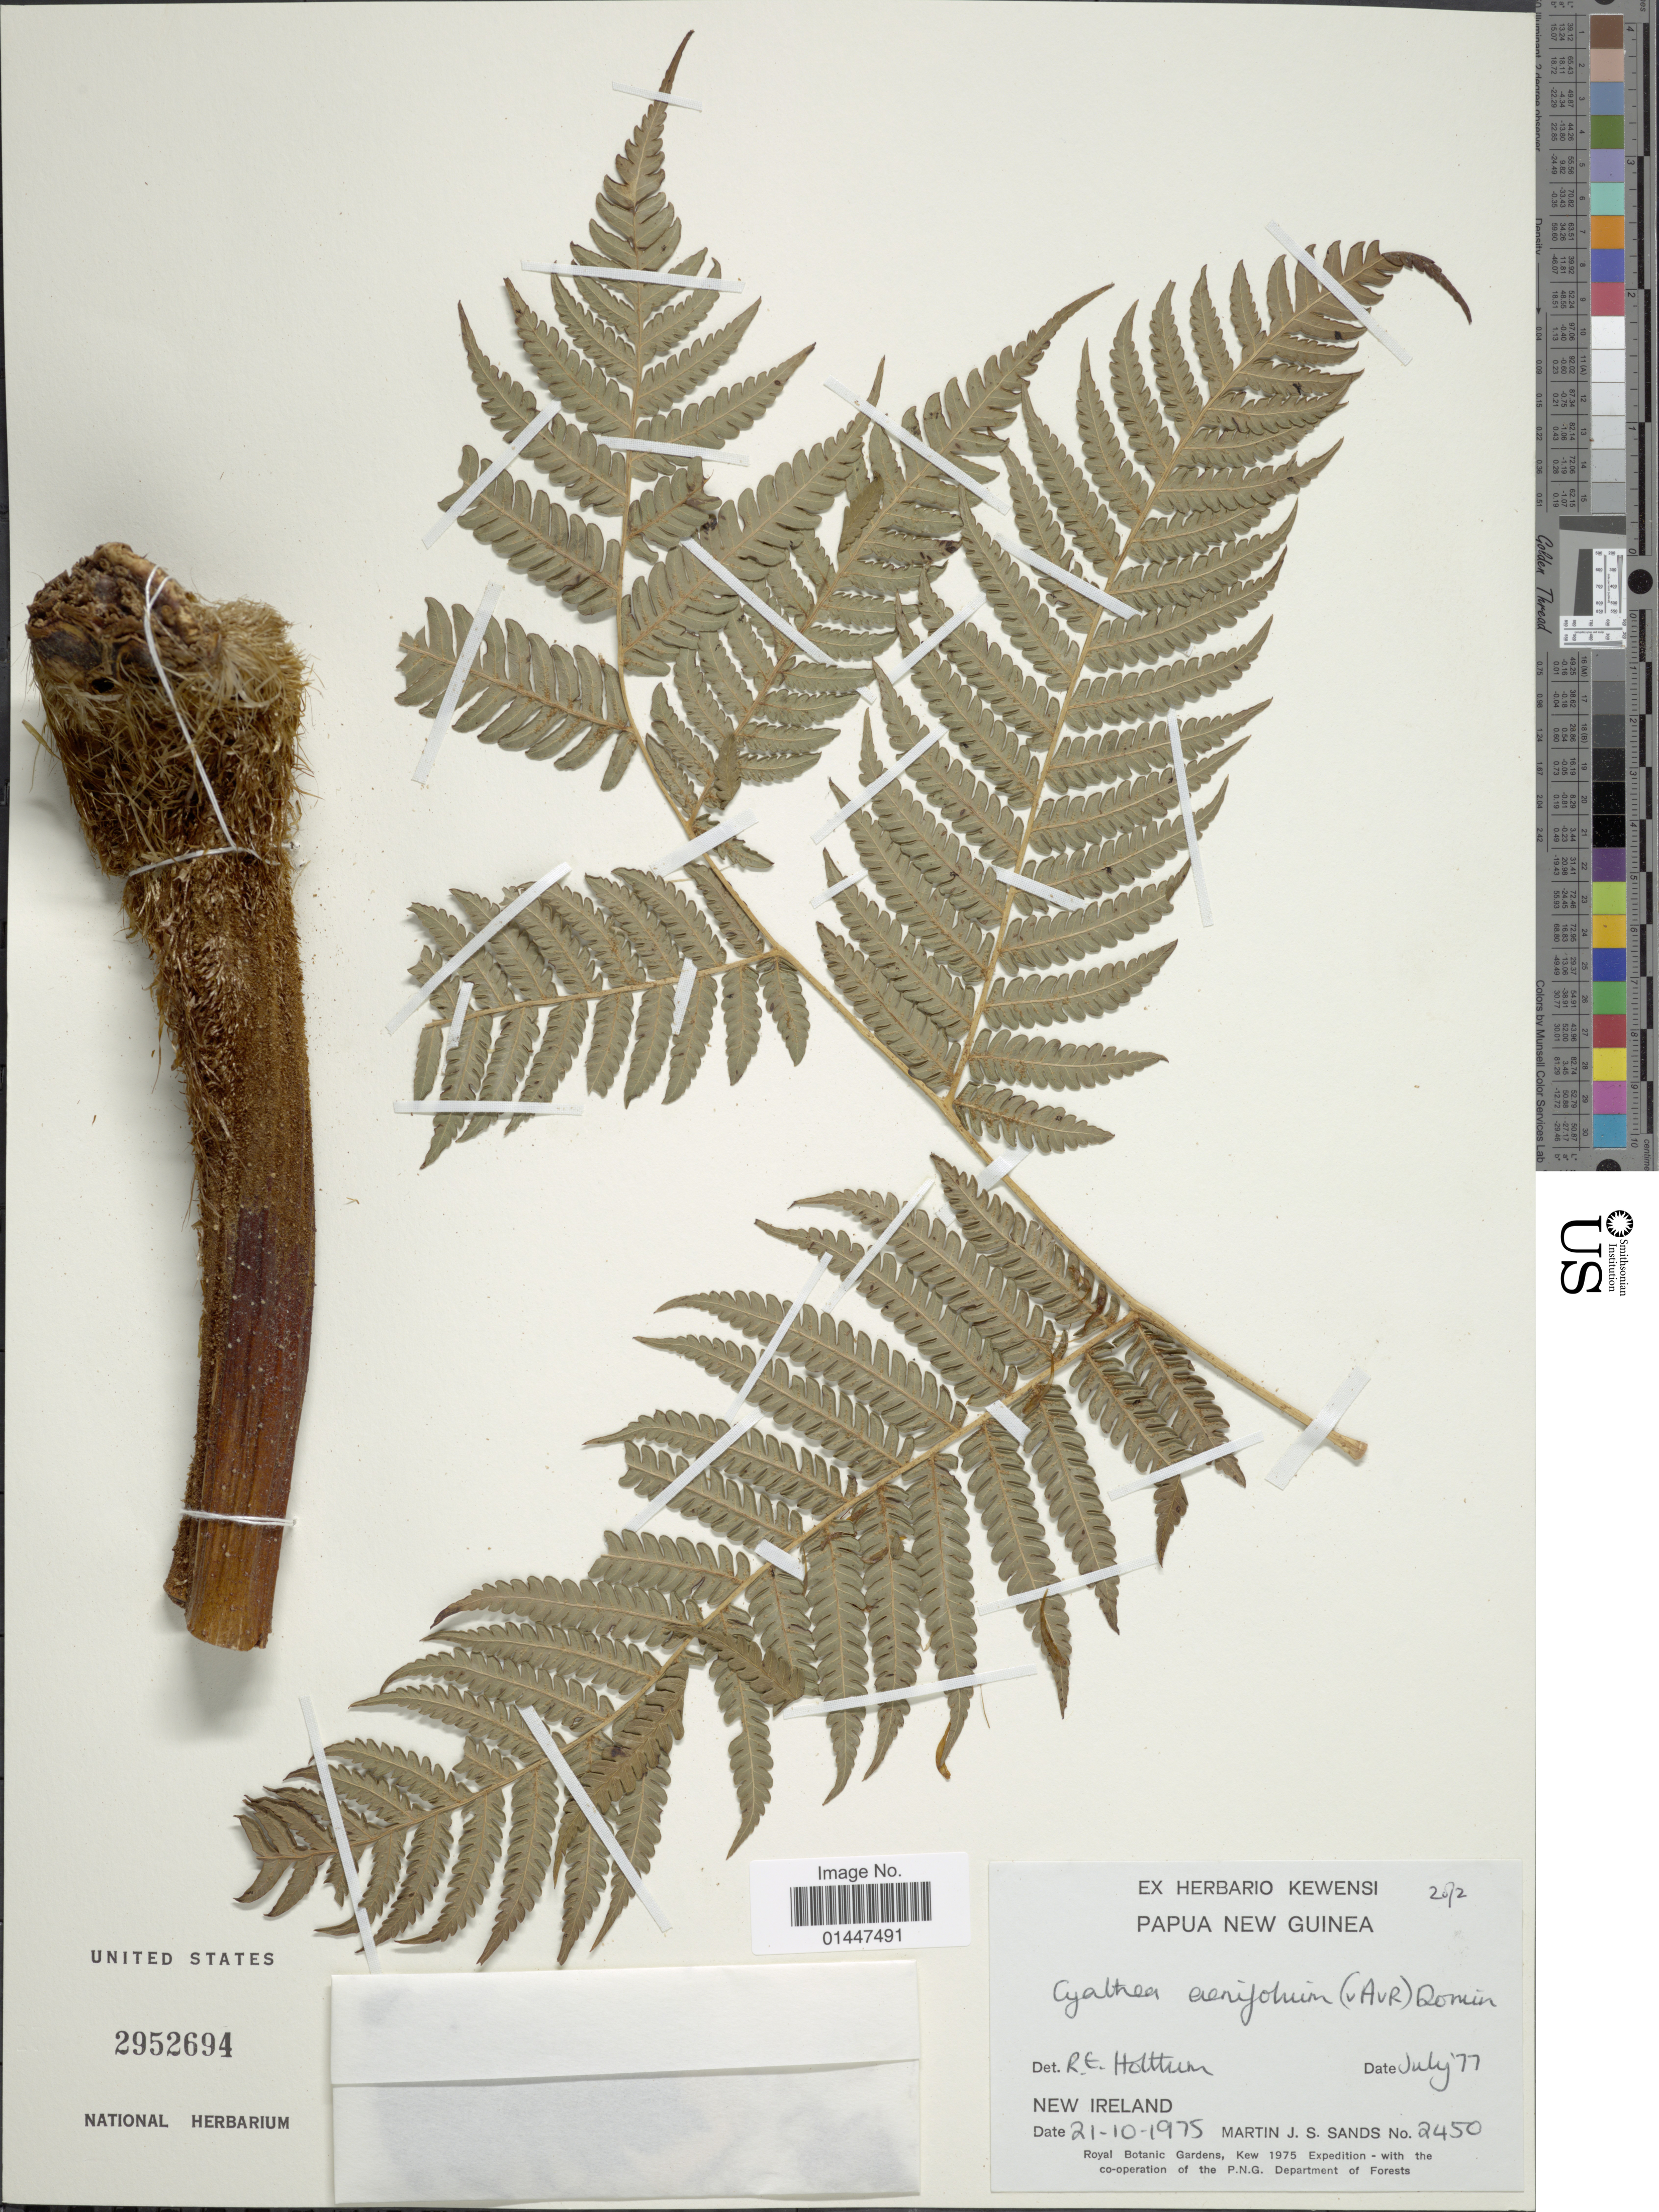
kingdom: Plantae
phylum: Tracheophyta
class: Polypodiopsida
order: Cyatheales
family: Cyatheaceae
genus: Sphaeropteris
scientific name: Sphaeropteris aeneifolia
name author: (Alderw.) R.M. Tryon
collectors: M. Sands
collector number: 2450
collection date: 1975-10-21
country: Papua New Guinea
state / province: New Ireland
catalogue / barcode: US 2952694